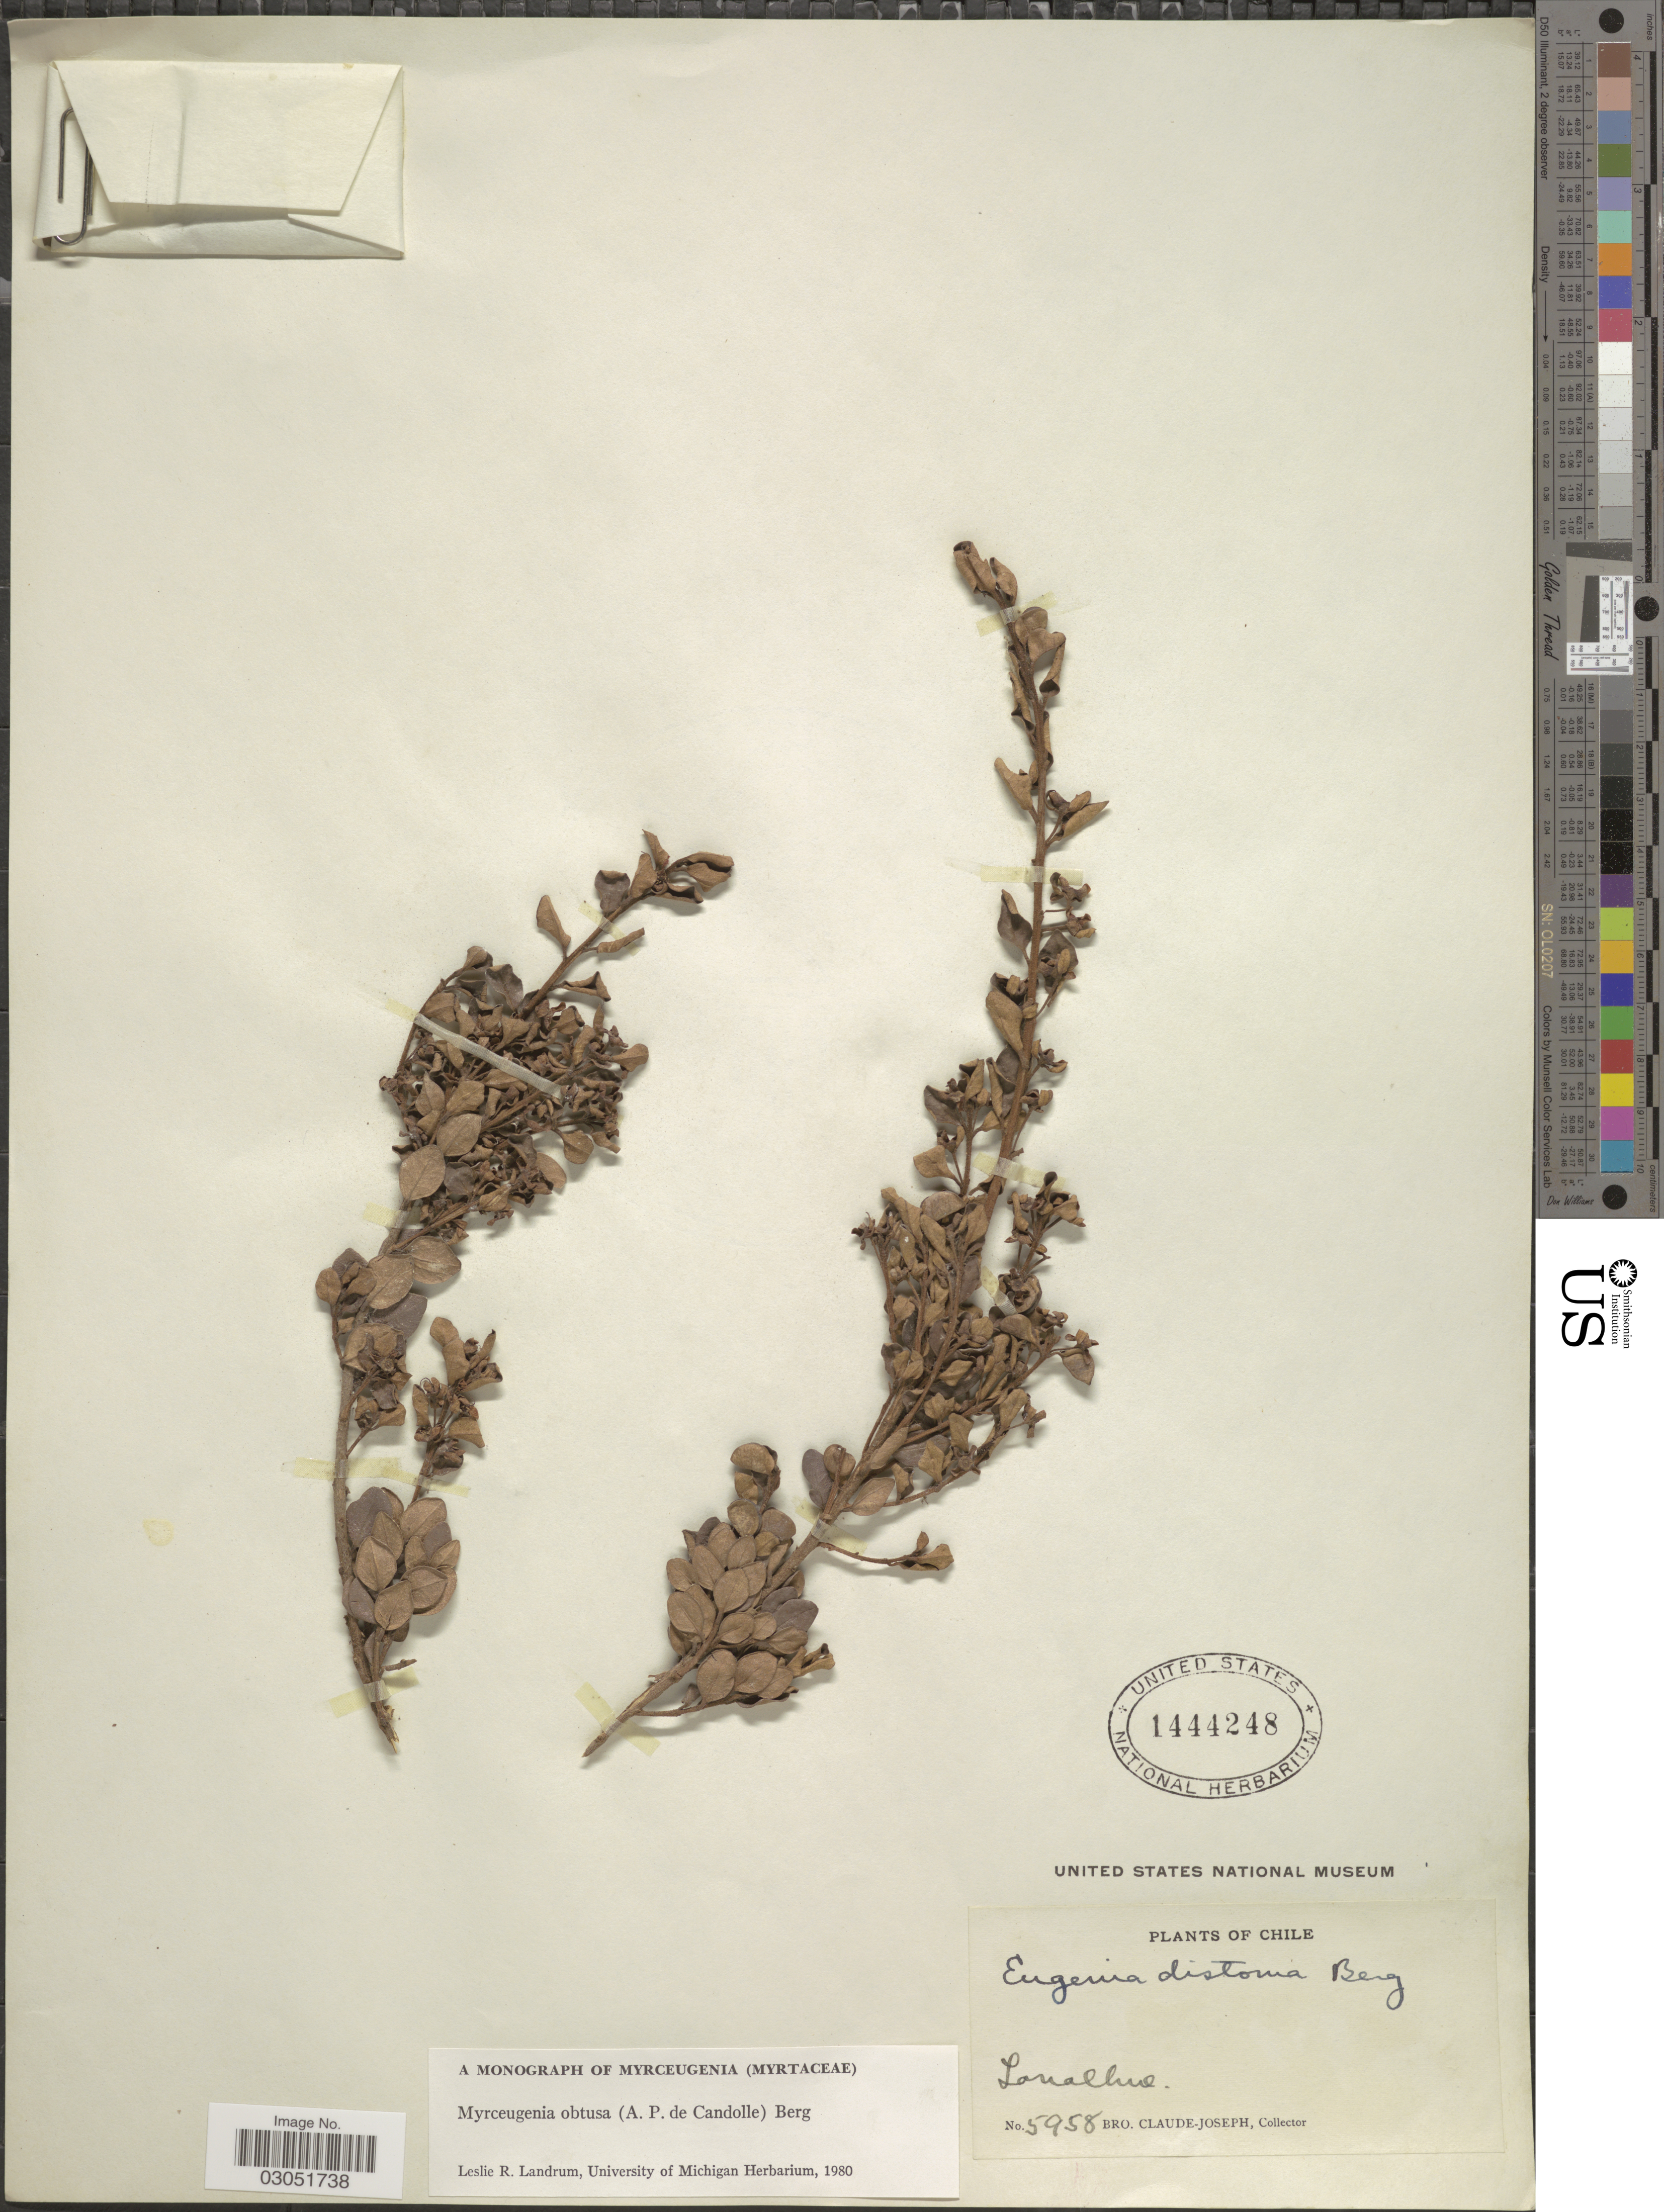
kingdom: Plantae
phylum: Tracheophyta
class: Magnoliopsida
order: Myrtales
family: Myrtaceae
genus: Myrceugenia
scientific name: Myrceugenia obtusa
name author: O. Berg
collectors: Bro. Claude-Joseph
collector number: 5958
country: Chile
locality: Lanalhue.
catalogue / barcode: US 1444248